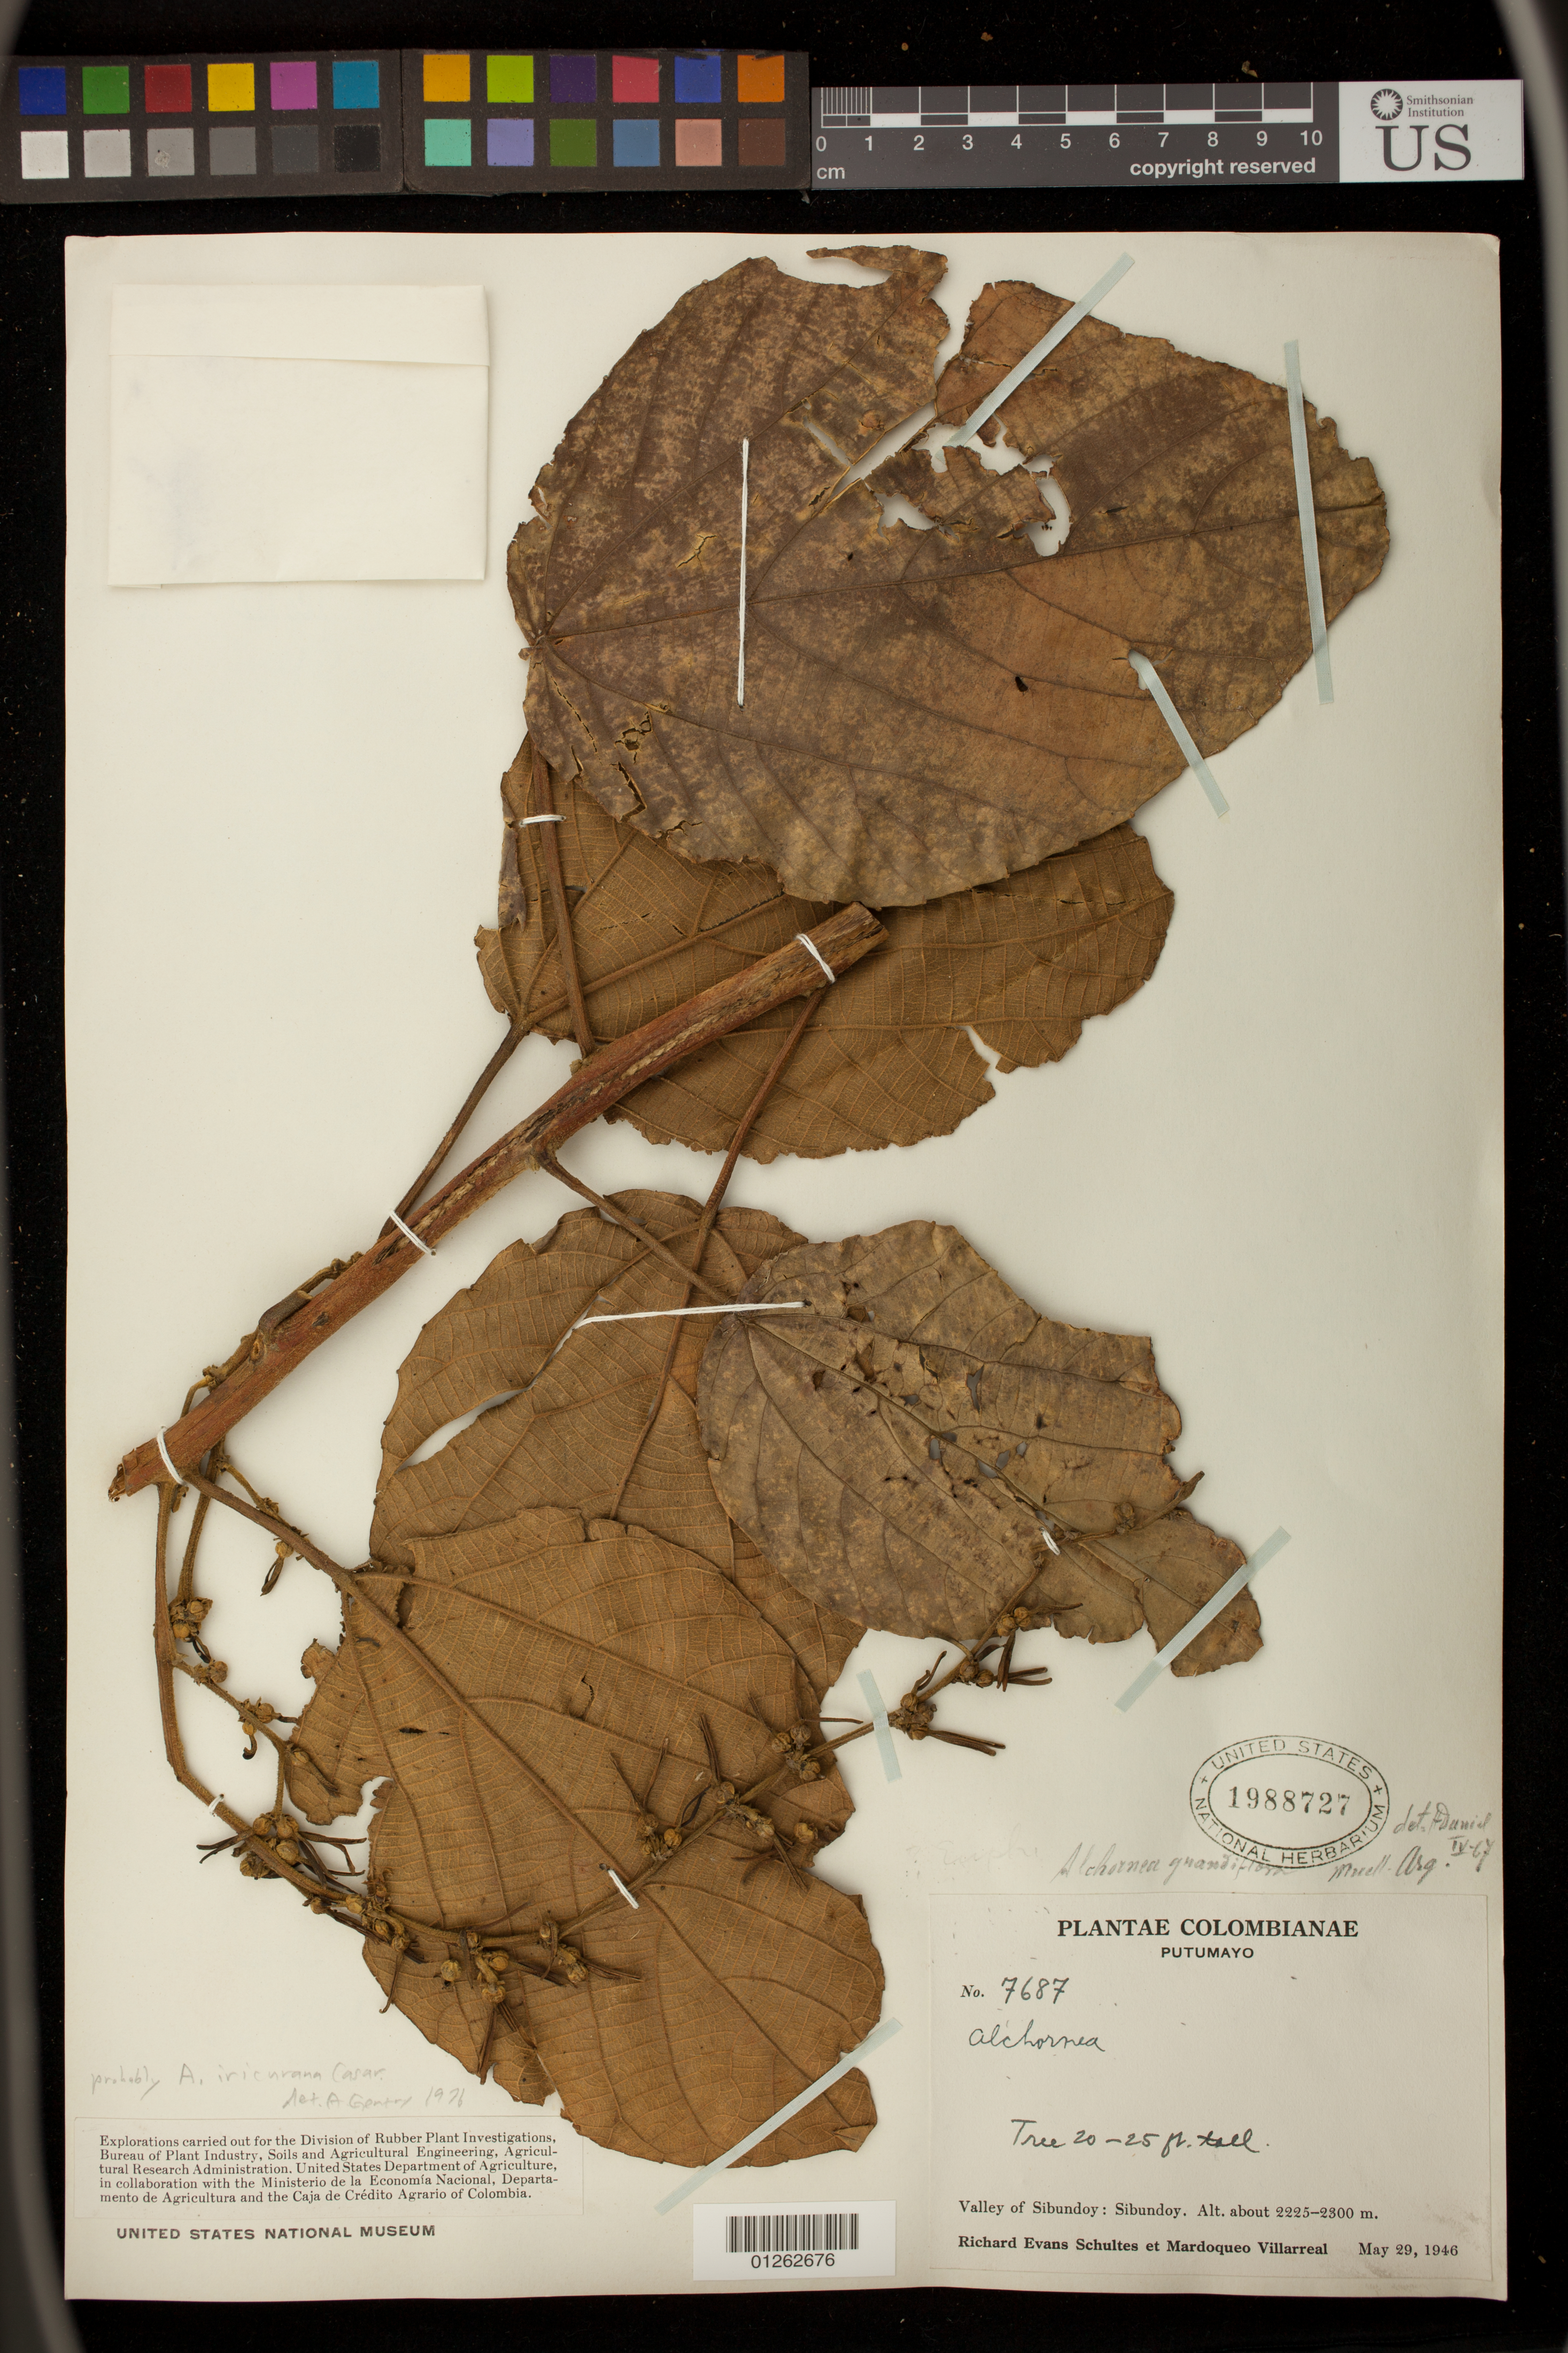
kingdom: Plantae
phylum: Tracheophyta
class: Magnoliopsida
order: Malpighiales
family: Euphorbiaceae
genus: Alchornea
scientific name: Alchornea glandulosa subsp. glandulosa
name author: Poepp.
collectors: R. E. Schultes & M. Villarreal V.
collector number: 7687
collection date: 1946-05-29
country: Colombia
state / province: Putumayo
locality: Valley of Sibundoy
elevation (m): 2225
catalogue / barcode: US 1988727